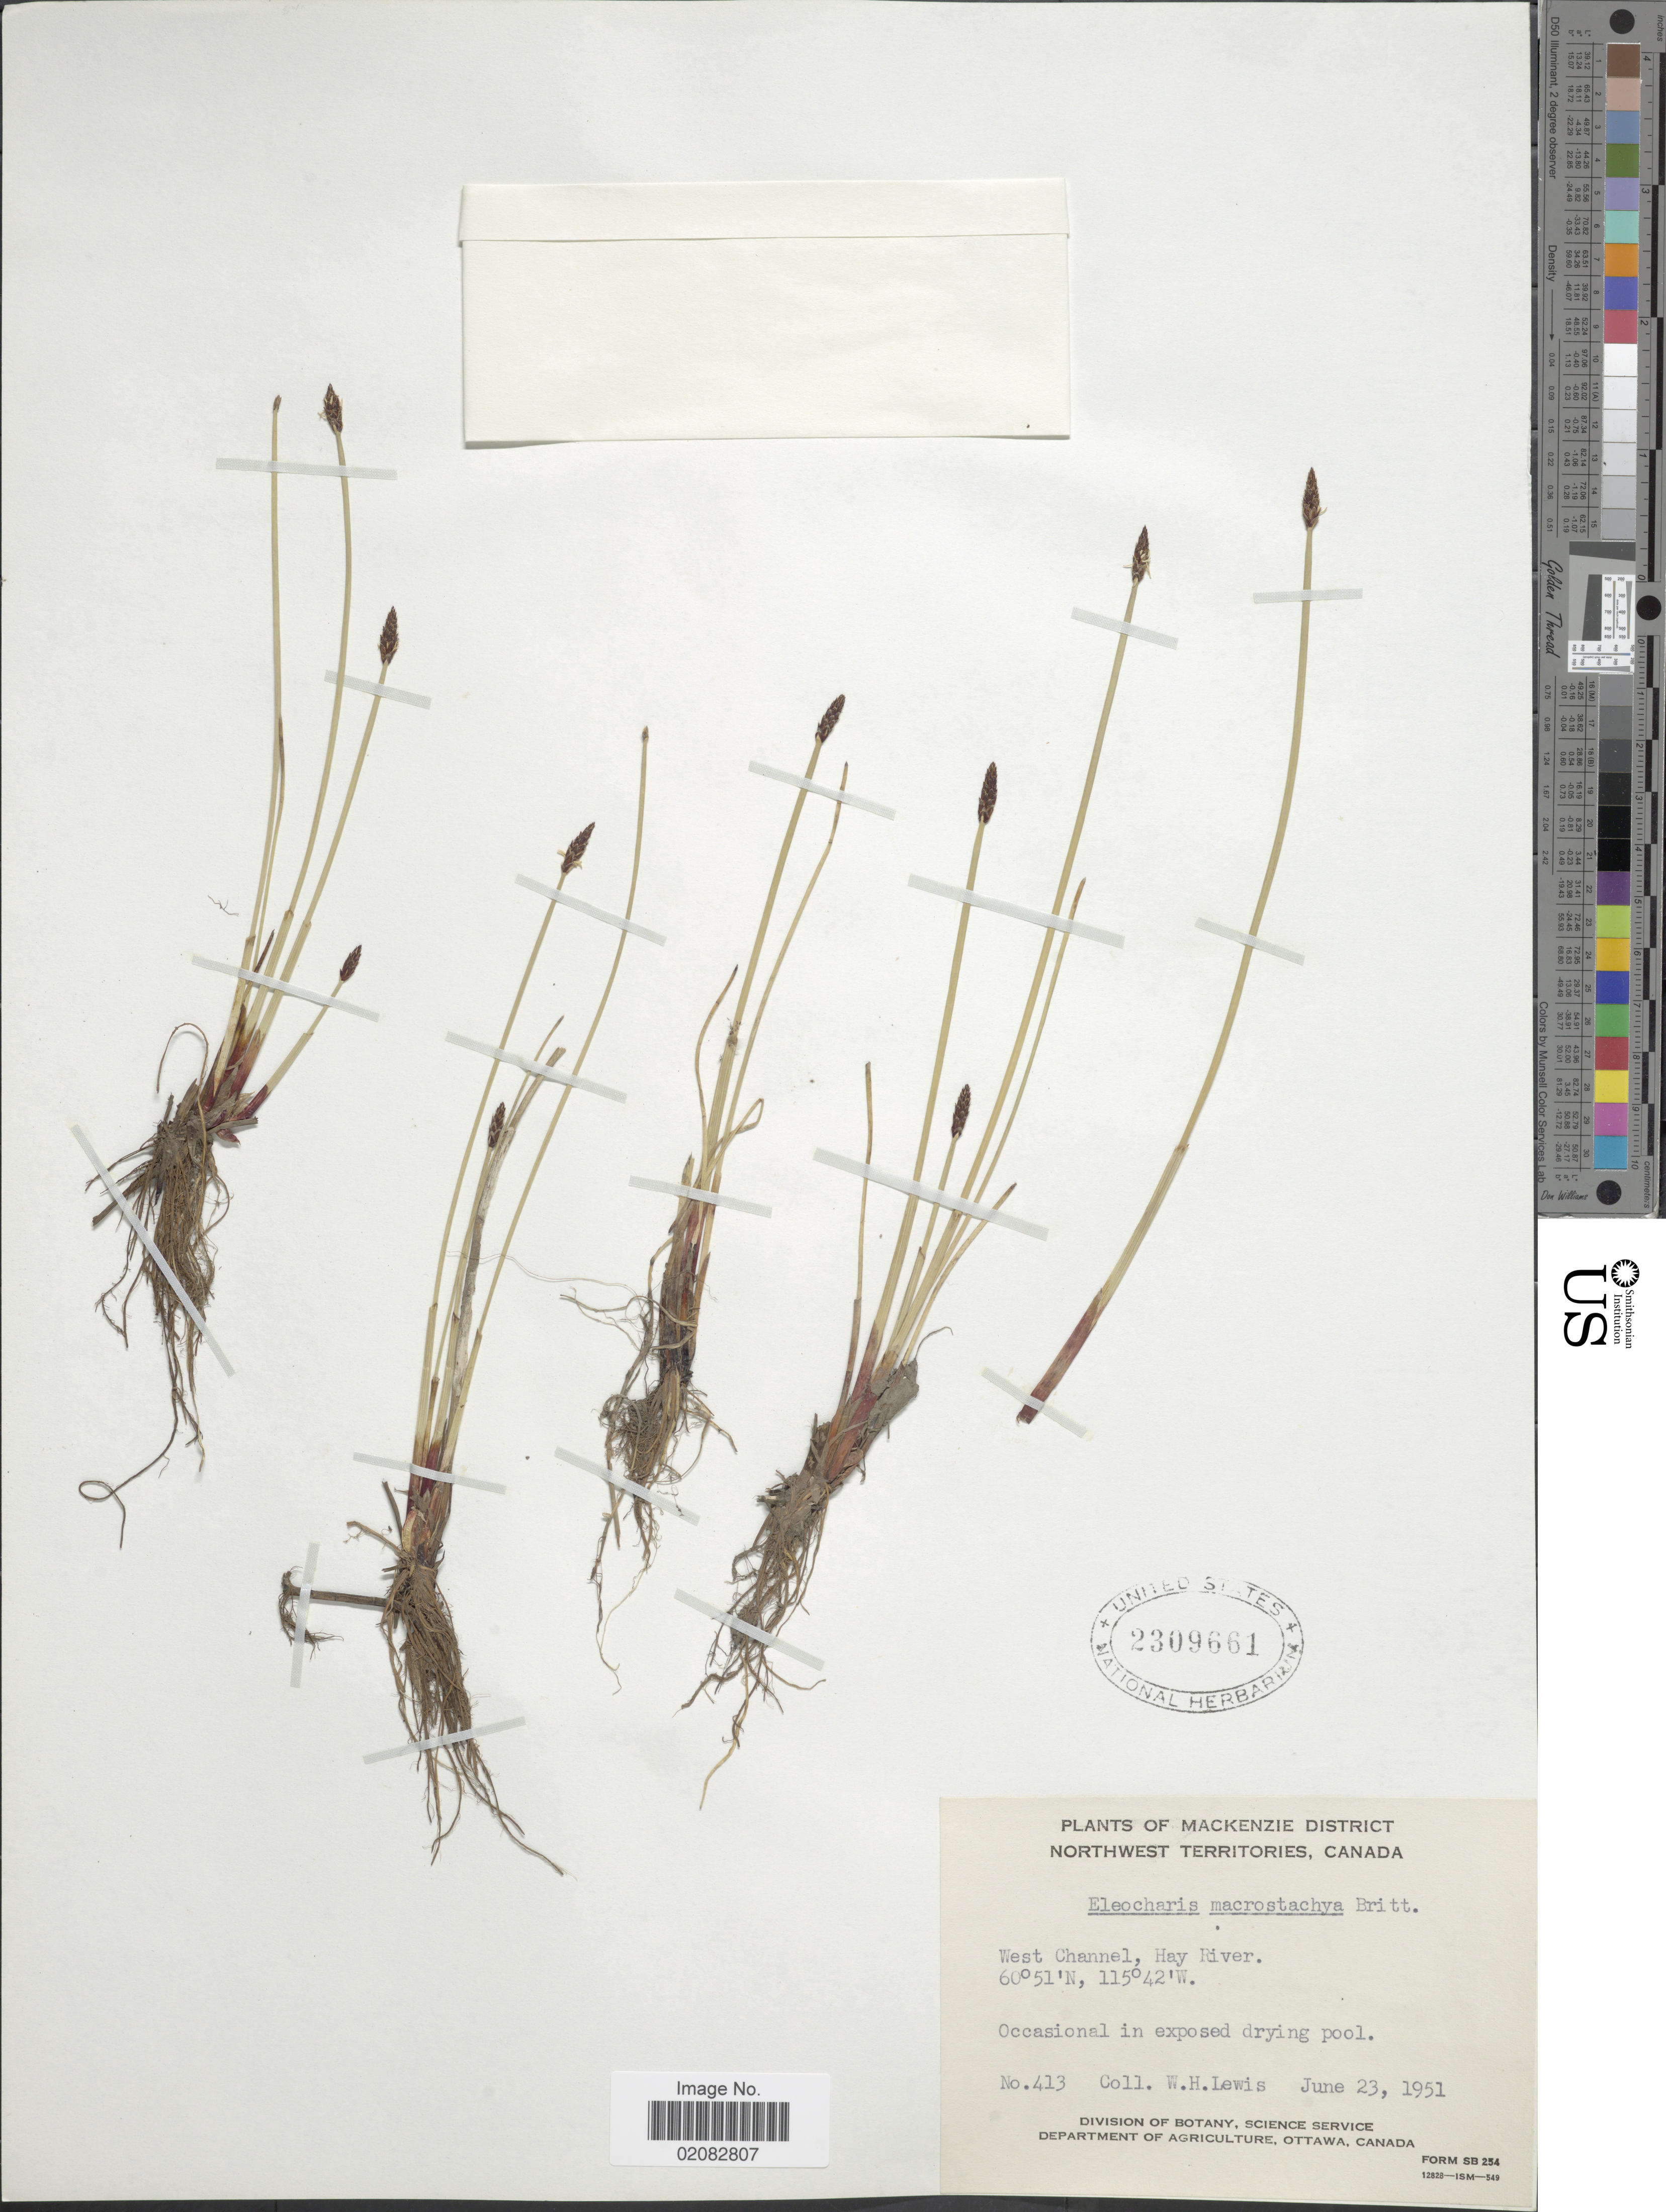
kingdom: Plantae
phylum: Tracheophyta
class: Liliopsida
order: Poales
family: Cyperaceae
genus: Eleocharis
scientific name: Eleocharis macrostachya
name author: Britton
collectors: W. H. Lewis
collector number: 413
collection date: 1951-06-23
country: Canada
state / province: Northwest Territories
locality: Mackenzie District, West Channel, Hay River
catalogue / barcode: US 2309661